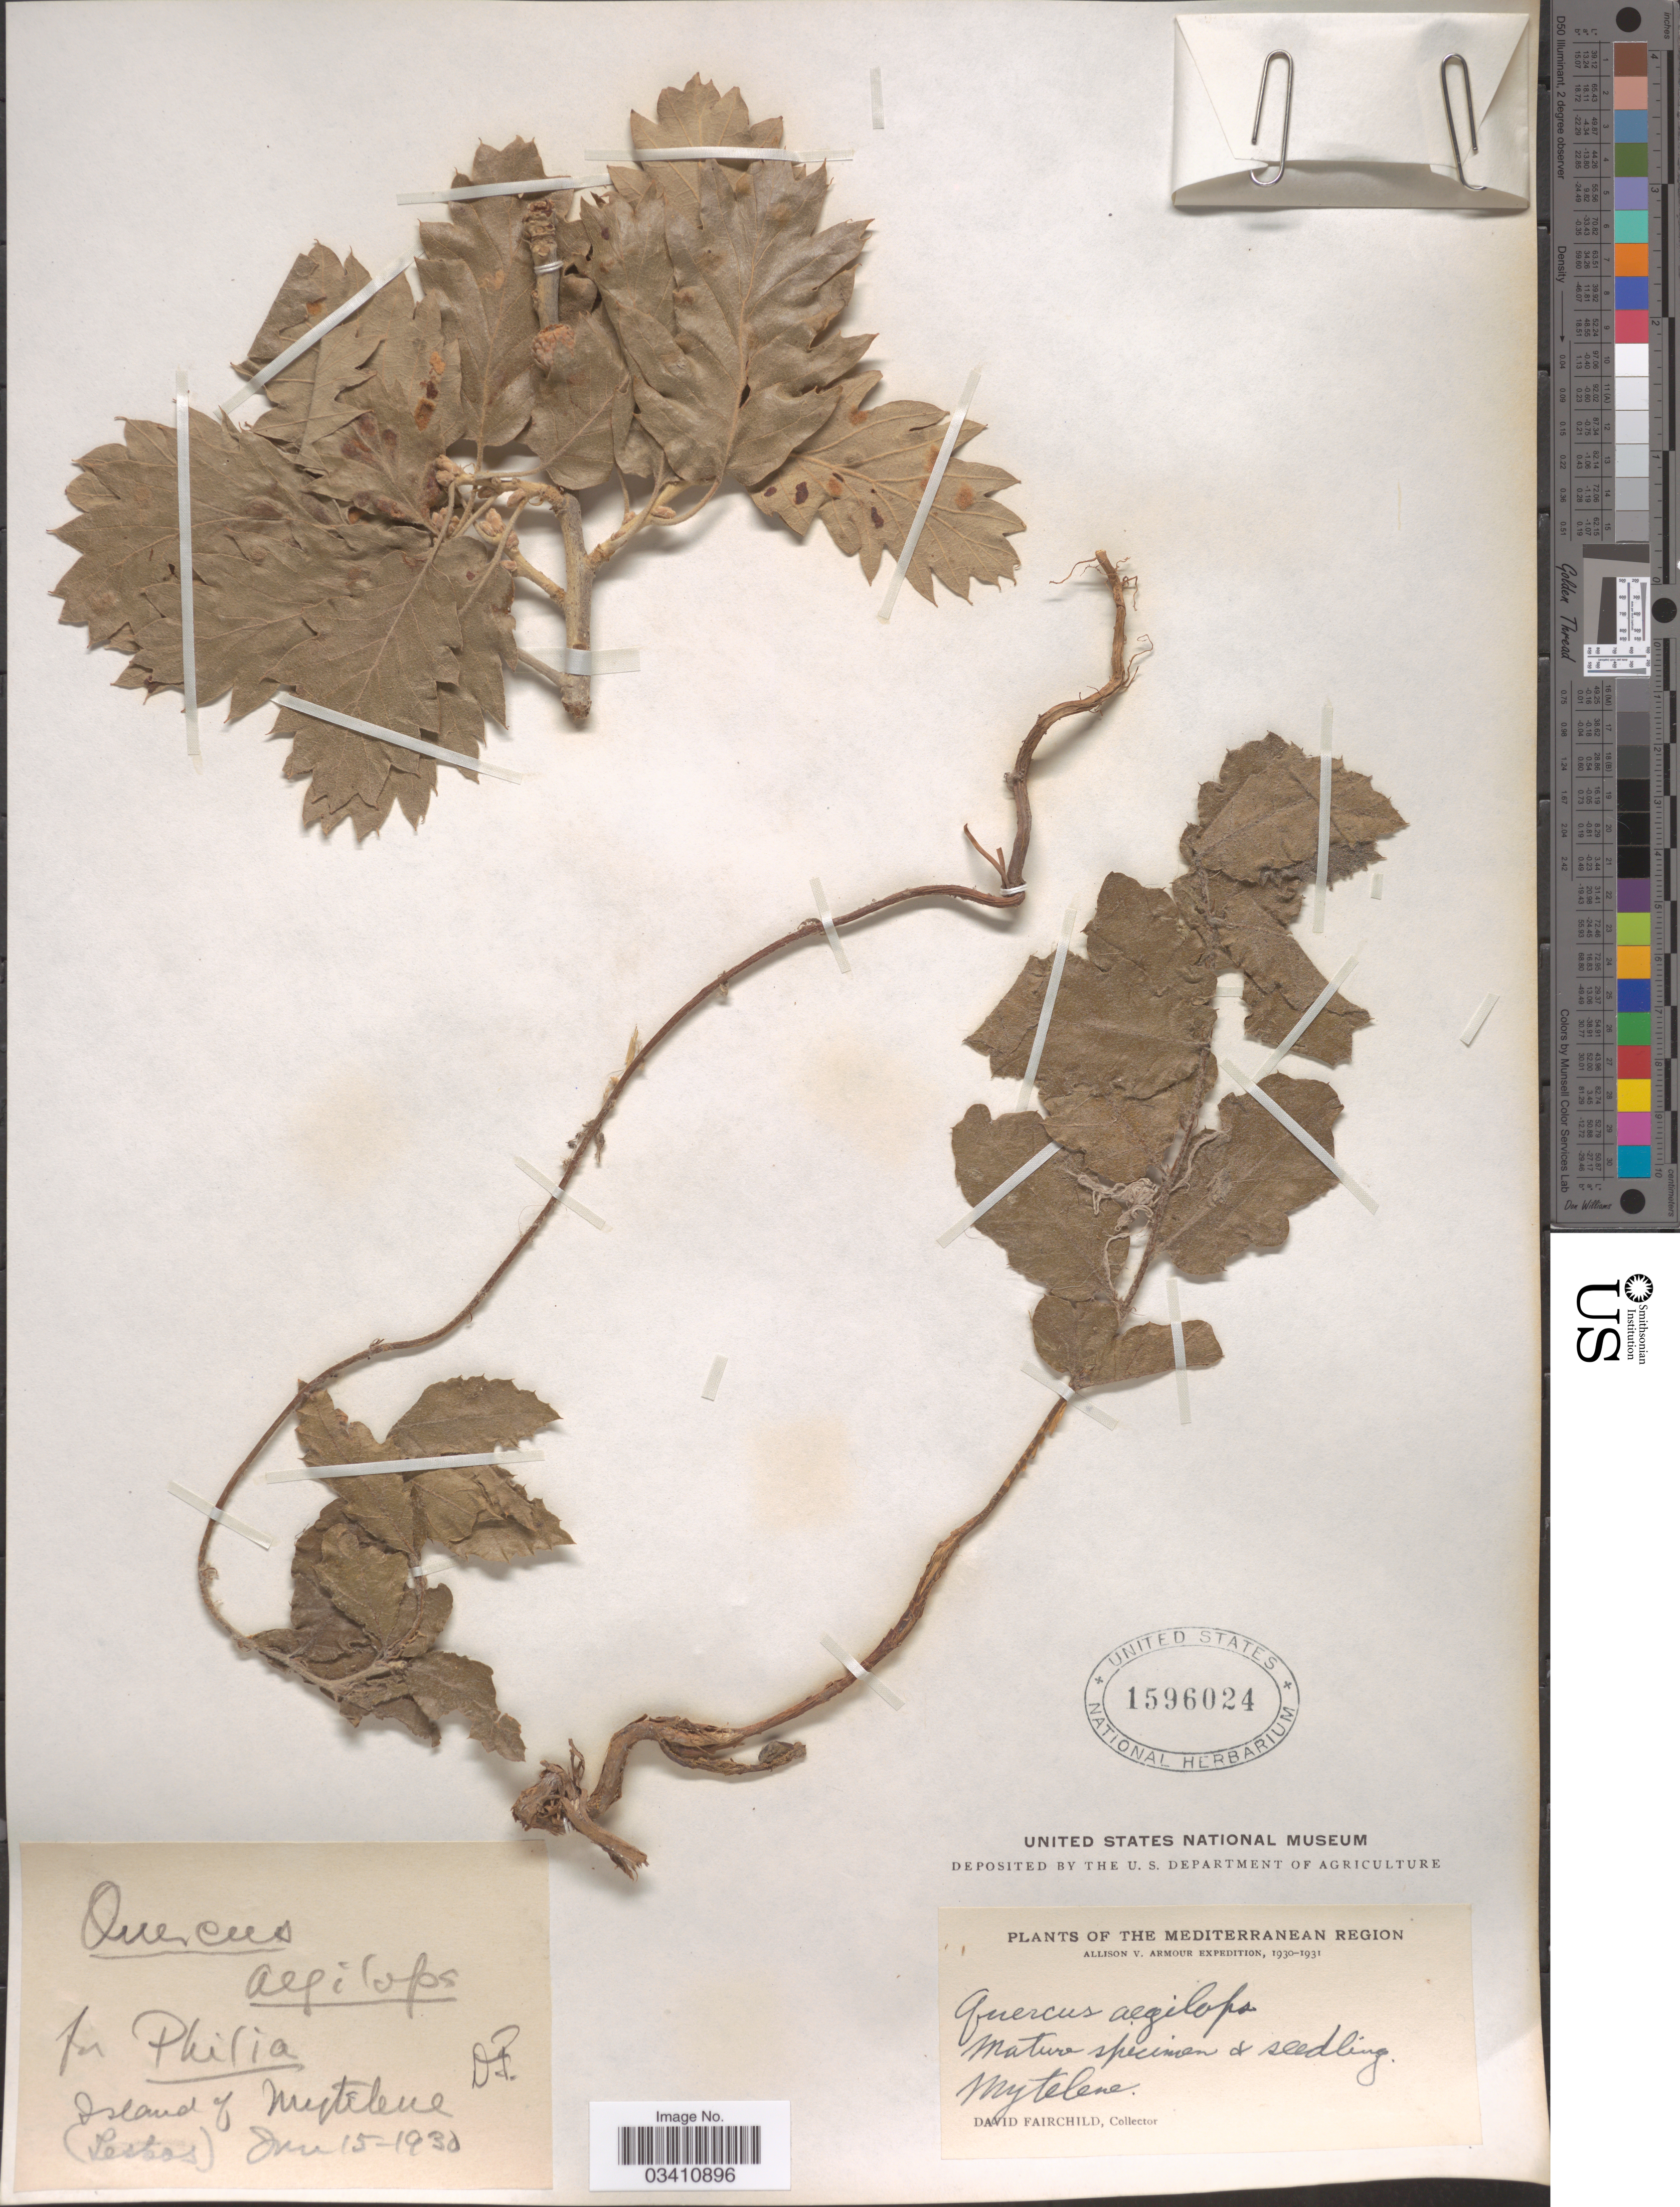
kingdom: Plantae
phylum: Tracheophyta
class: Magnoliopsida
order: Fagales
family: Fagaceae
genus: Quercus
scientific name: Quercus aegilops L., nom. illeg.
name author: L.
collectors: D. Fairchild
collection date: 1930-06-15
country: Greece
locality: In Philia, Island of Mytelene. (Lesbos). The Mediterranean Region.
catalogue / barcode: US 1596024